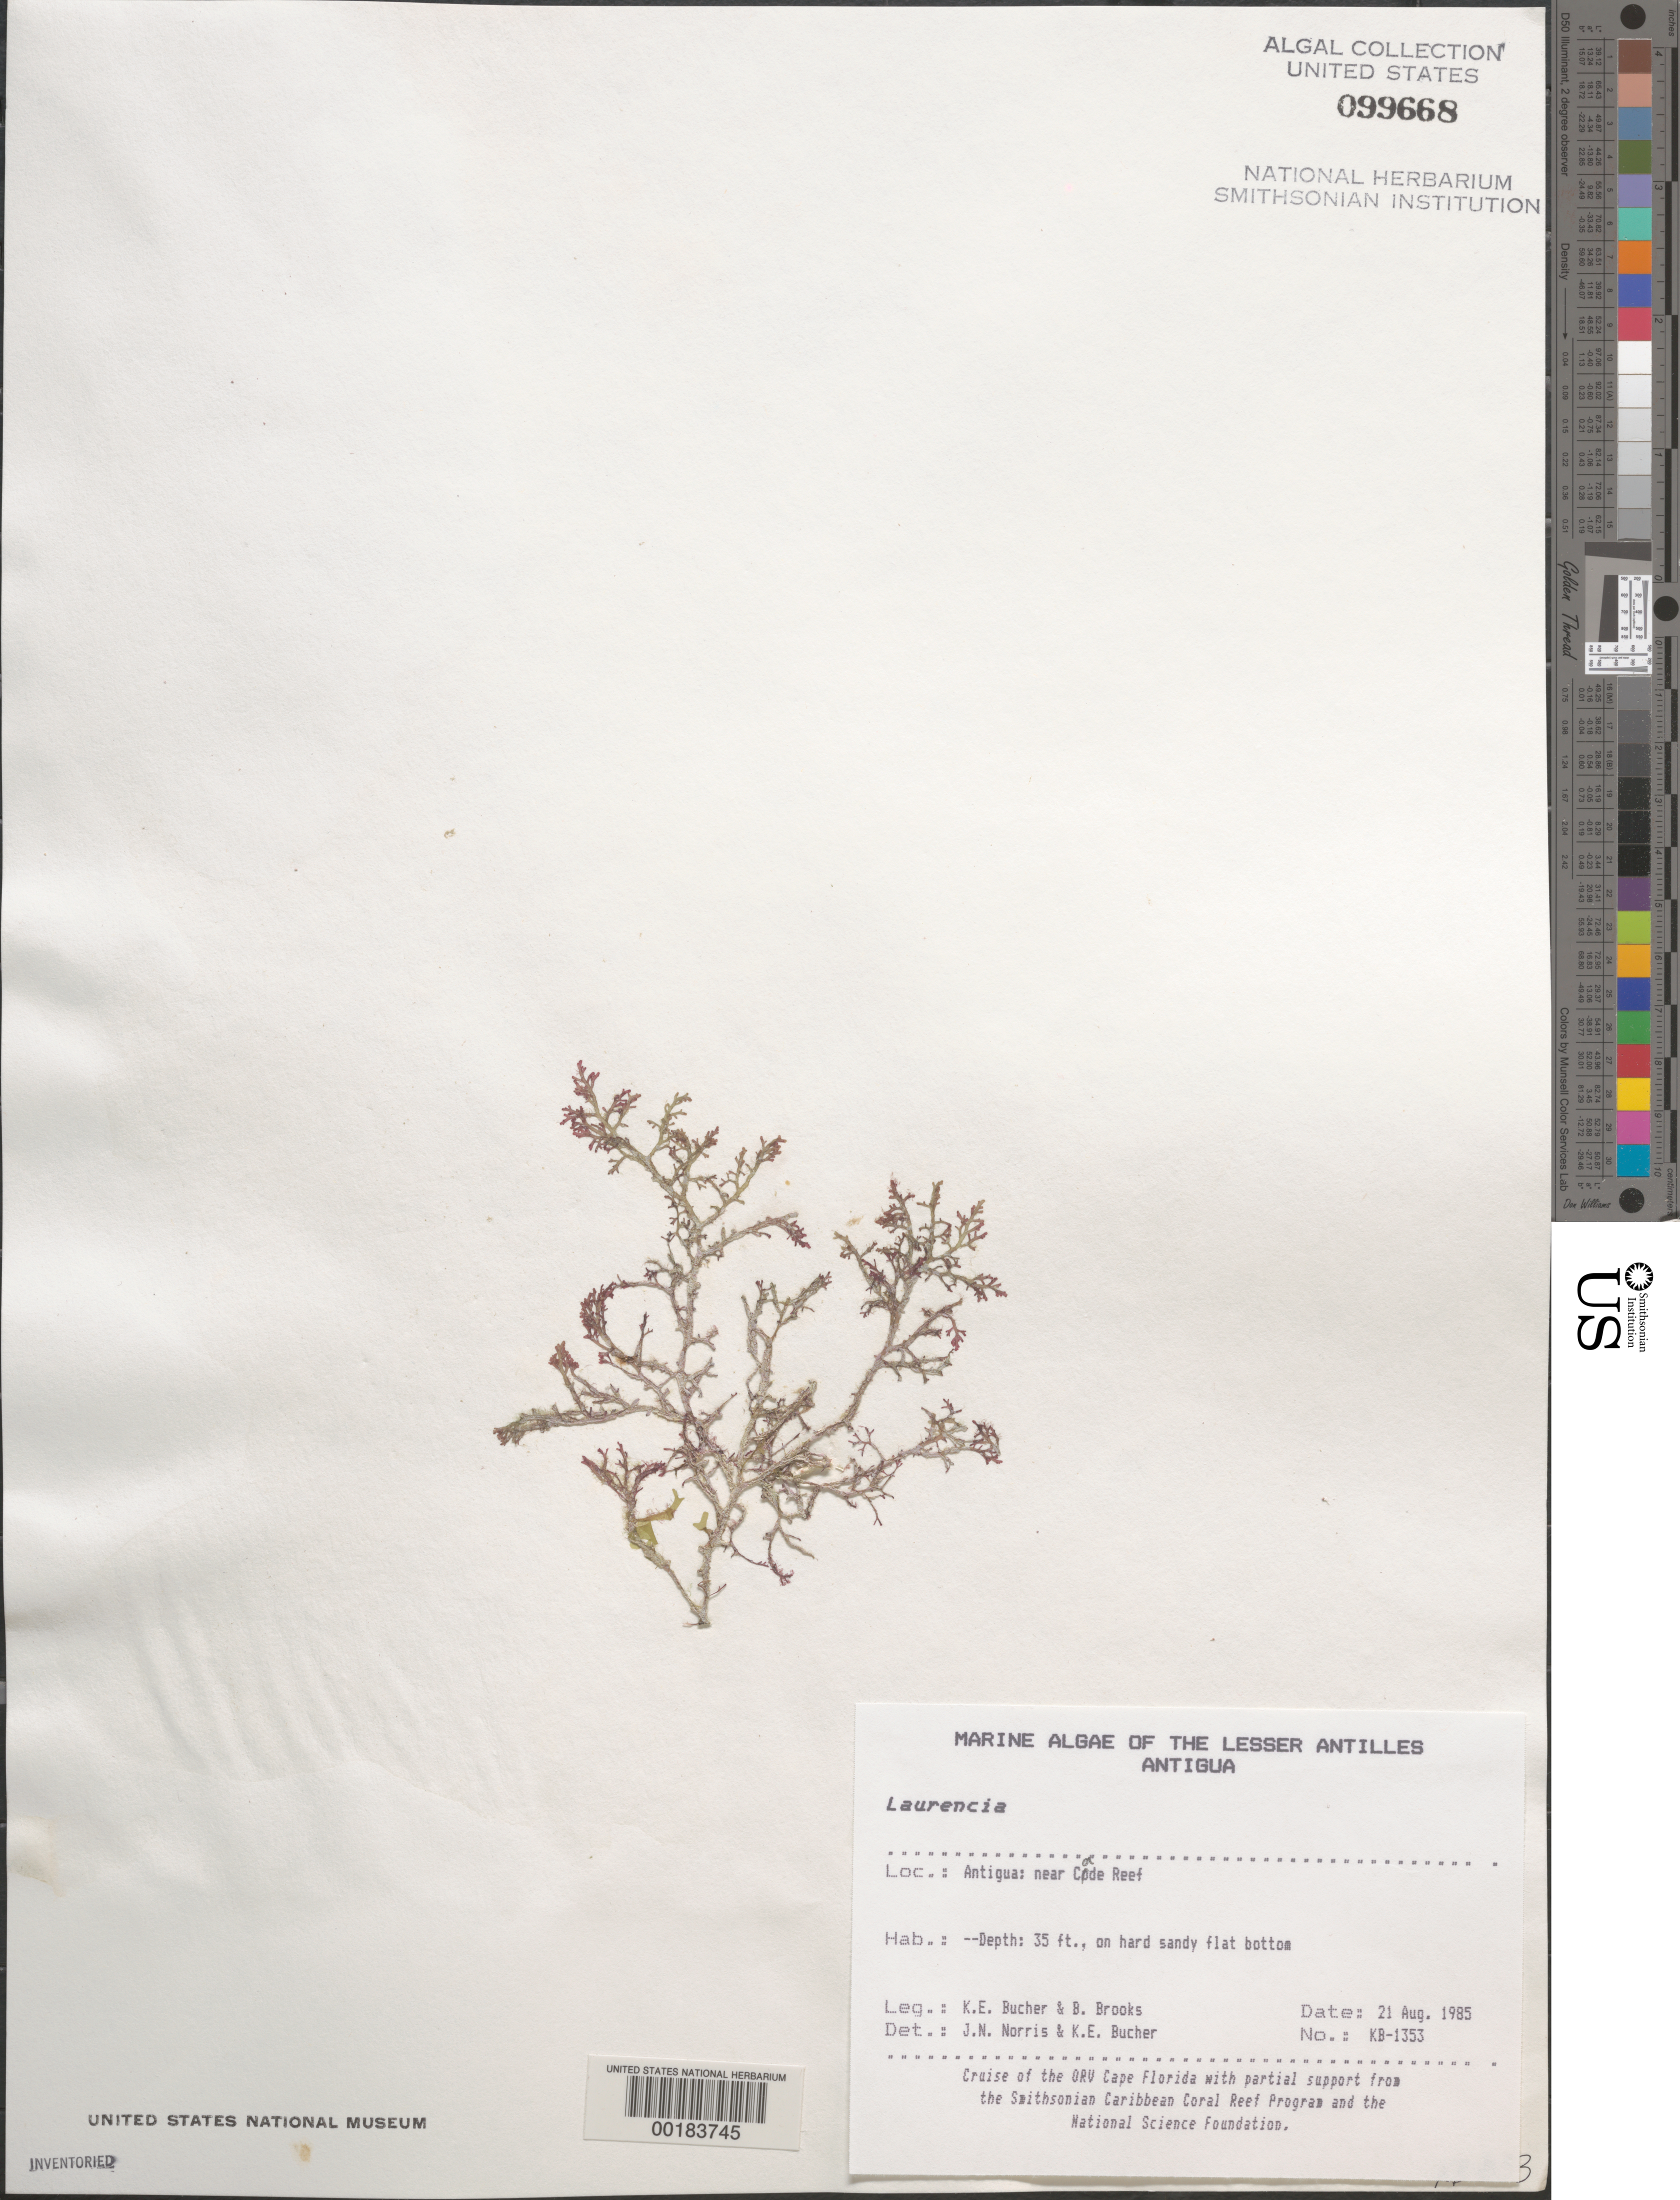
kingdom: Plantae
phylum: Rhodophyta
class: Florideophyceae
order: Ceramiales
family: Rhodomelaceae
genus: Laurencia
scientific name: Laurencia sp.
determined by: Norris, J. N.; Brooks, B. L.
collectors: K. E. Bucher, B. Brooks & W. Fenical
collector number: Kb-1353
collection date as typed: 21 Aug 1985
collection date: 1985-08-21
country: Antigua and Barbuda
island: Antigua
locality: Near Cade Reef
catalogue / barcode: US 99668